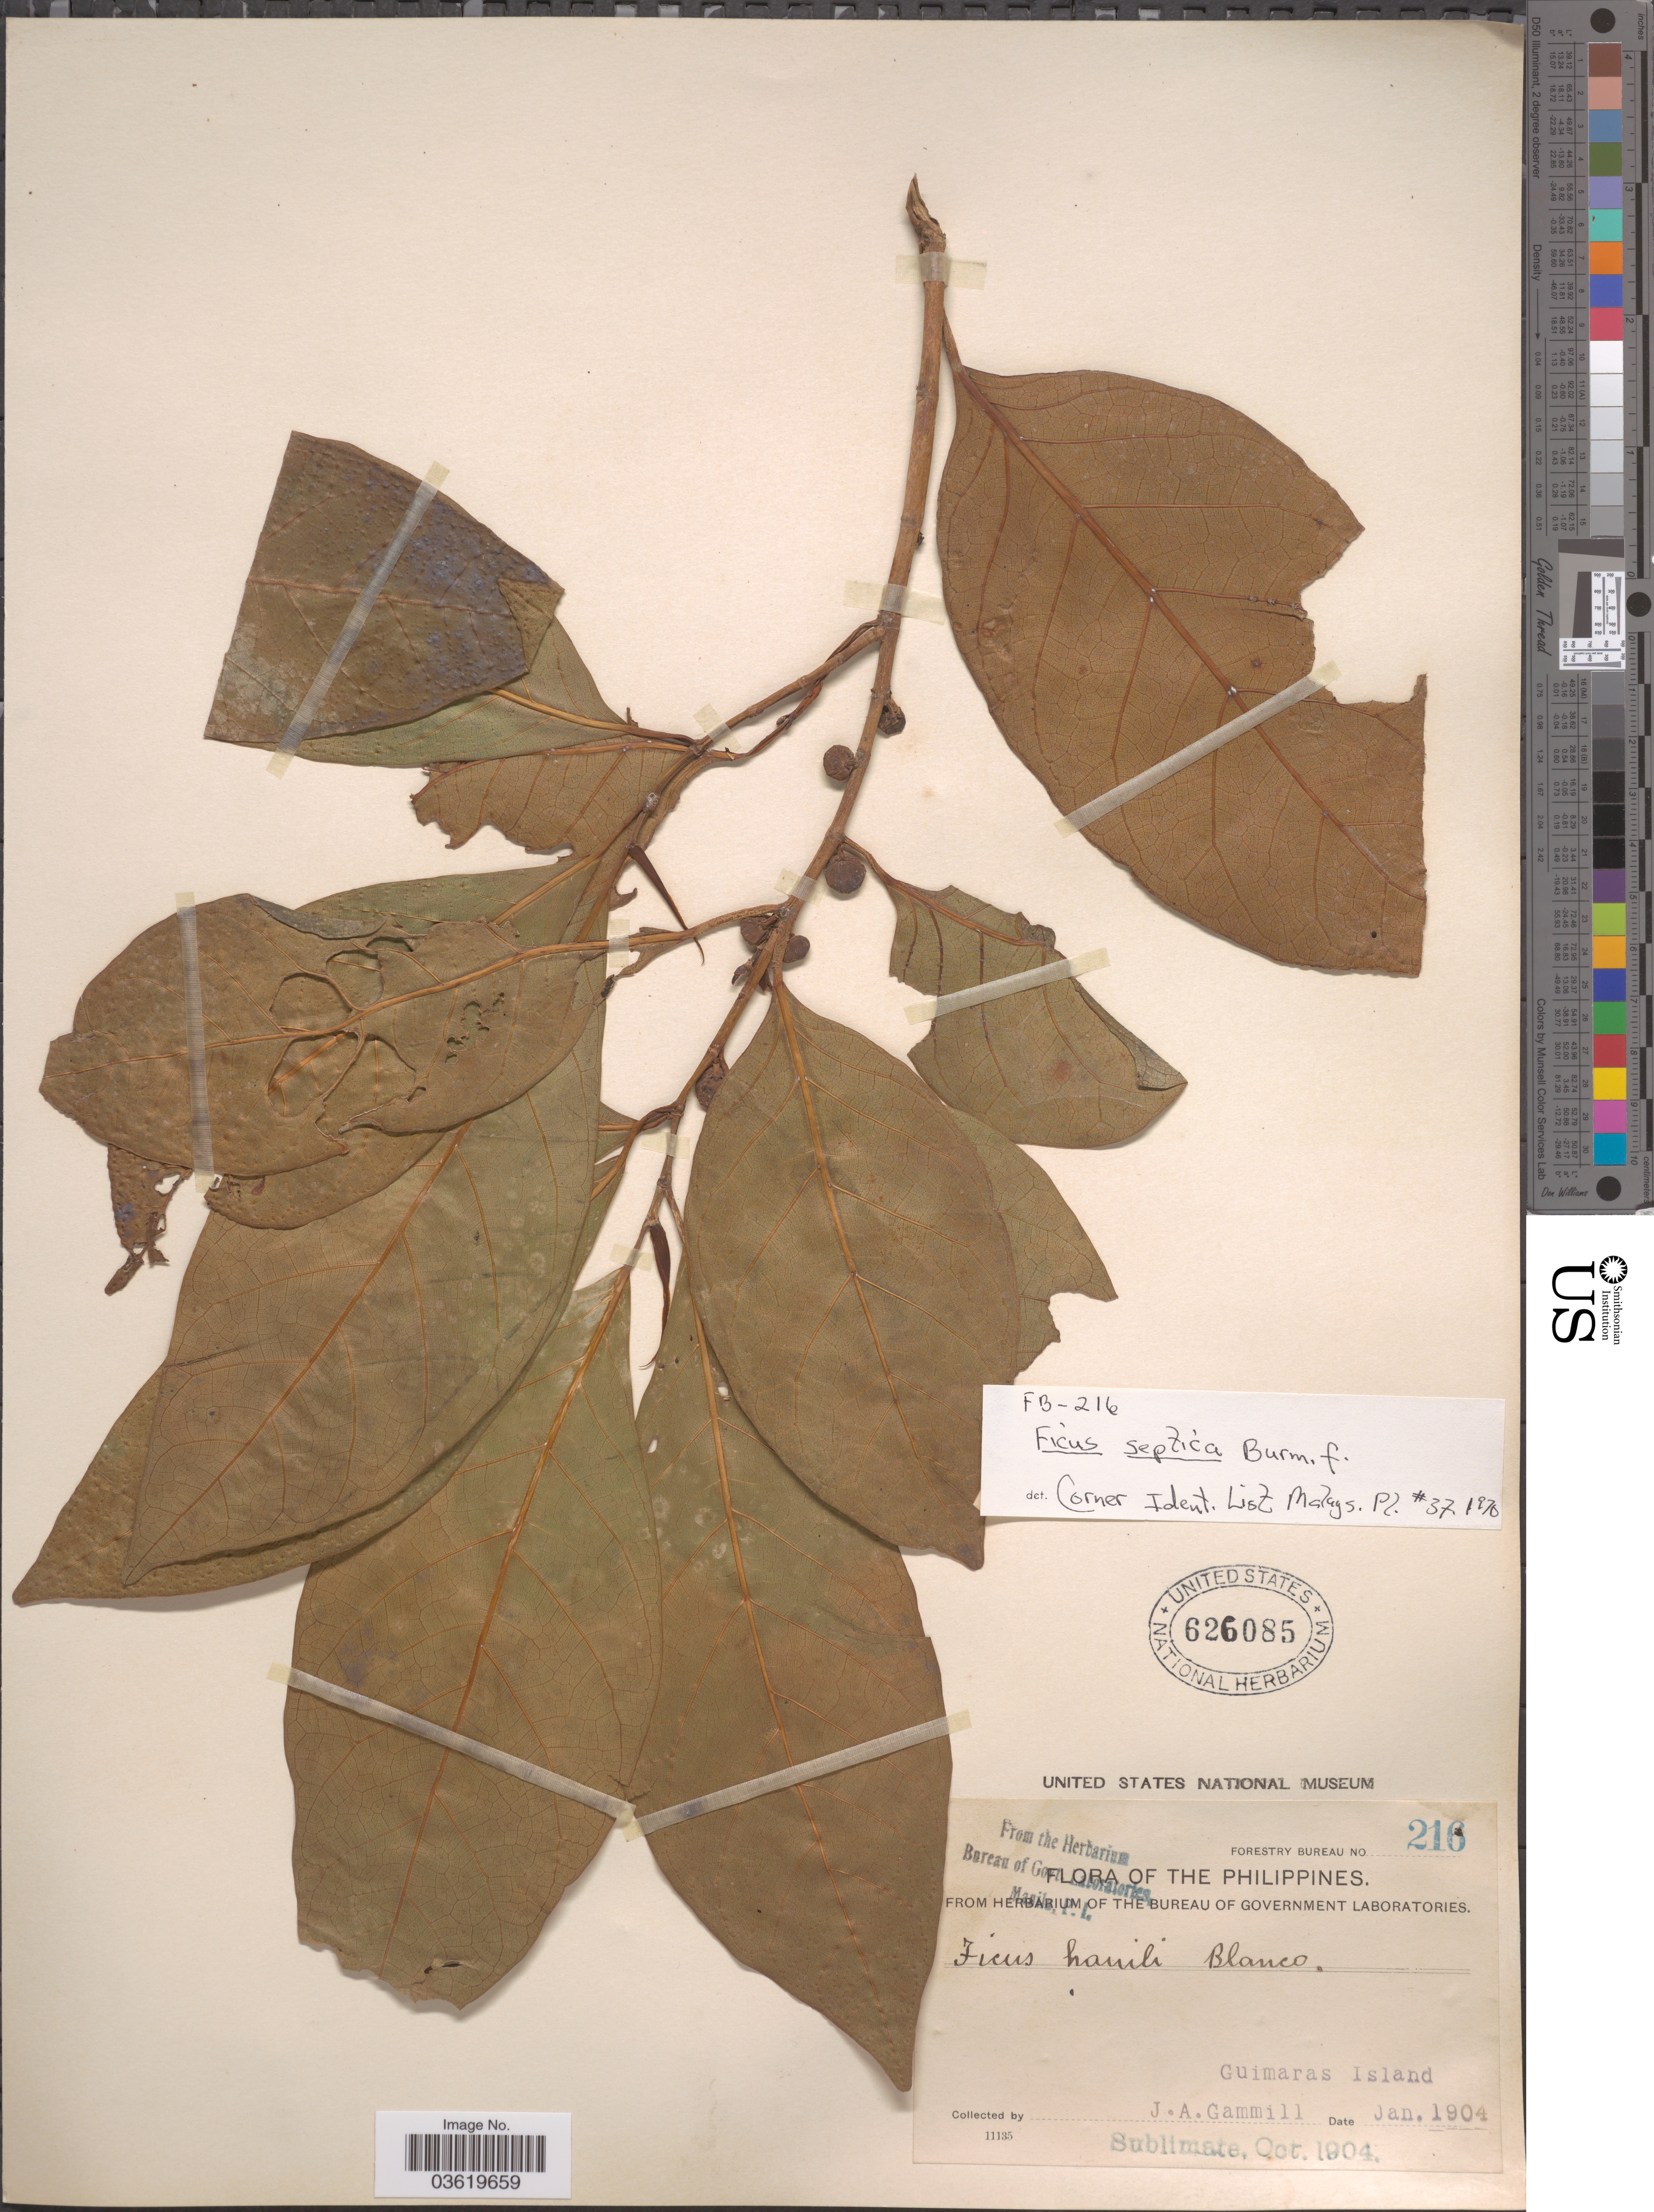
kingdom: Plantae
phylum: Tracheophyta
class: Magnoliopsida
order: Rosales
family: Moraceae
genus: Ficus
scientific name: Ficus septica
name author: Burm. f.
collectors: J. Gammill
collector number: Forestry Bureau 216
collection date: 1904-01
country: Philippines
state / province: Western Visayas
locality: Guimaras Island.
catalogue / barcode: US 626085